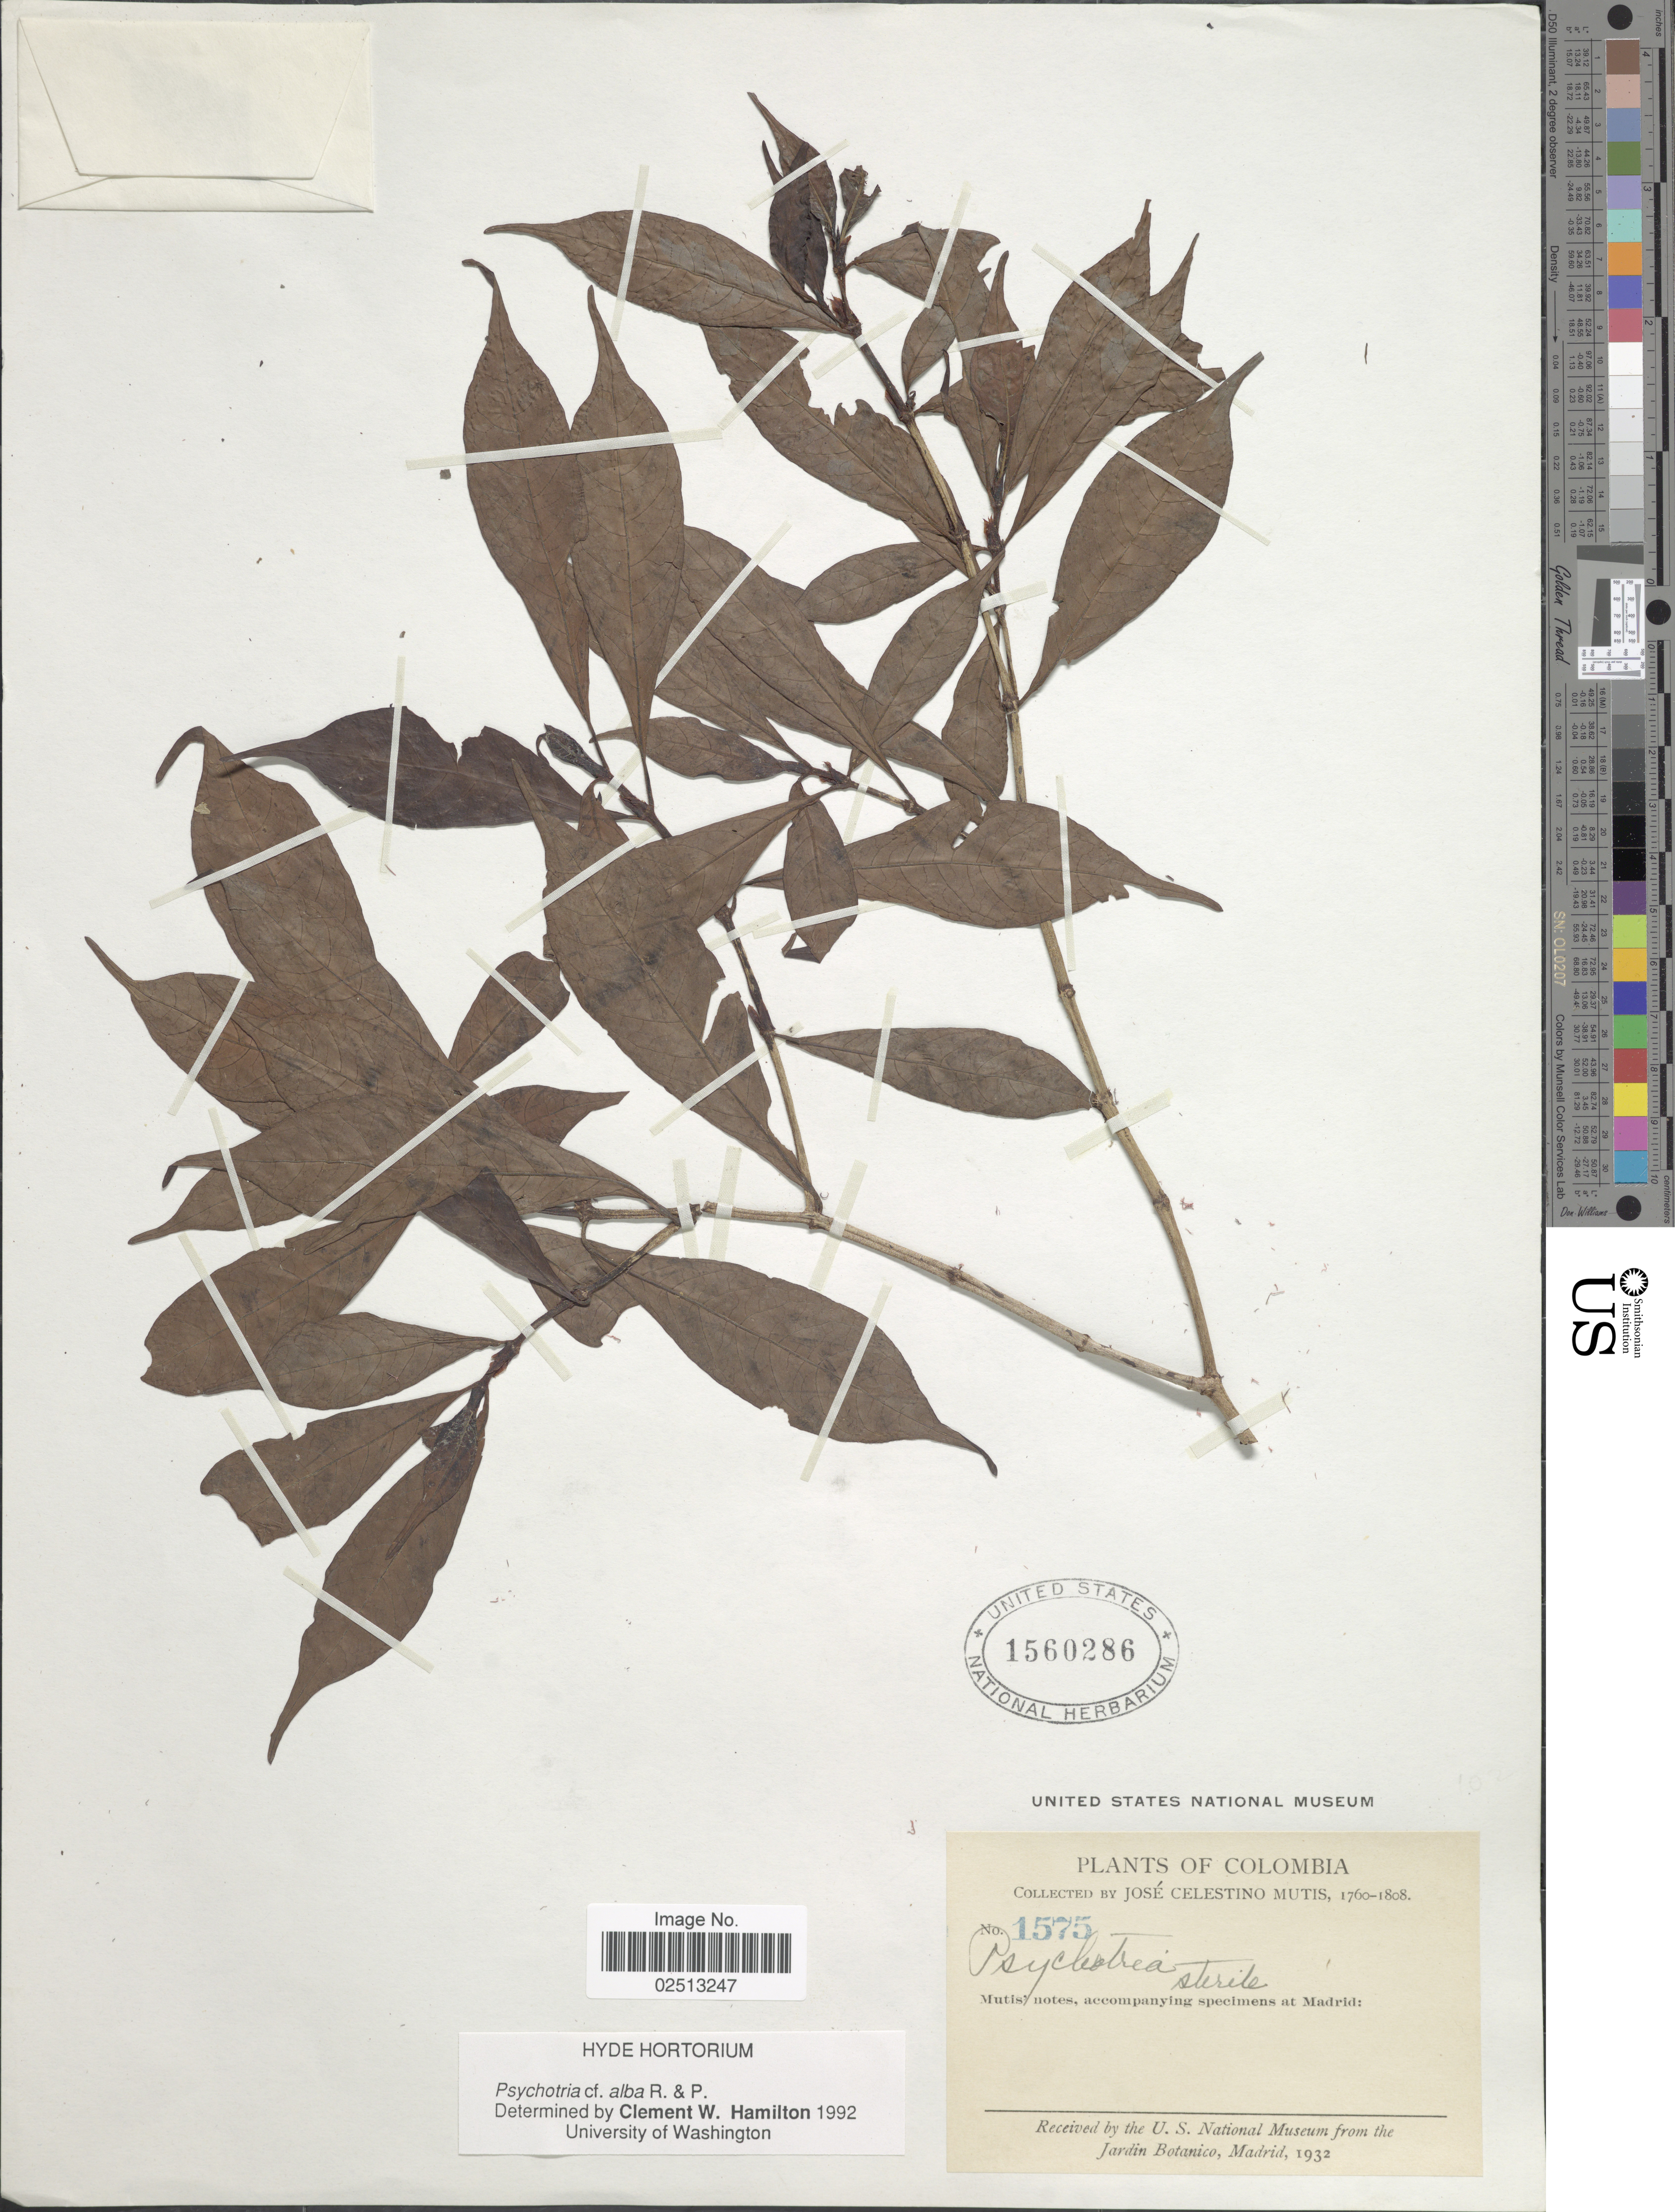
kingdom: Plantae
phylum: Tracheophyta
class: Magnoliopsida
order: Gentianales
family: Rubiaceae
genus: Psychotria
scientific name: Psychotria alba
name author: Ruiz & Pav.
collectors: J. C. B. Mutis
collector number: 1575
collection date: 1760/1808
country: Colombia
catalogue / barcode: US 1560286